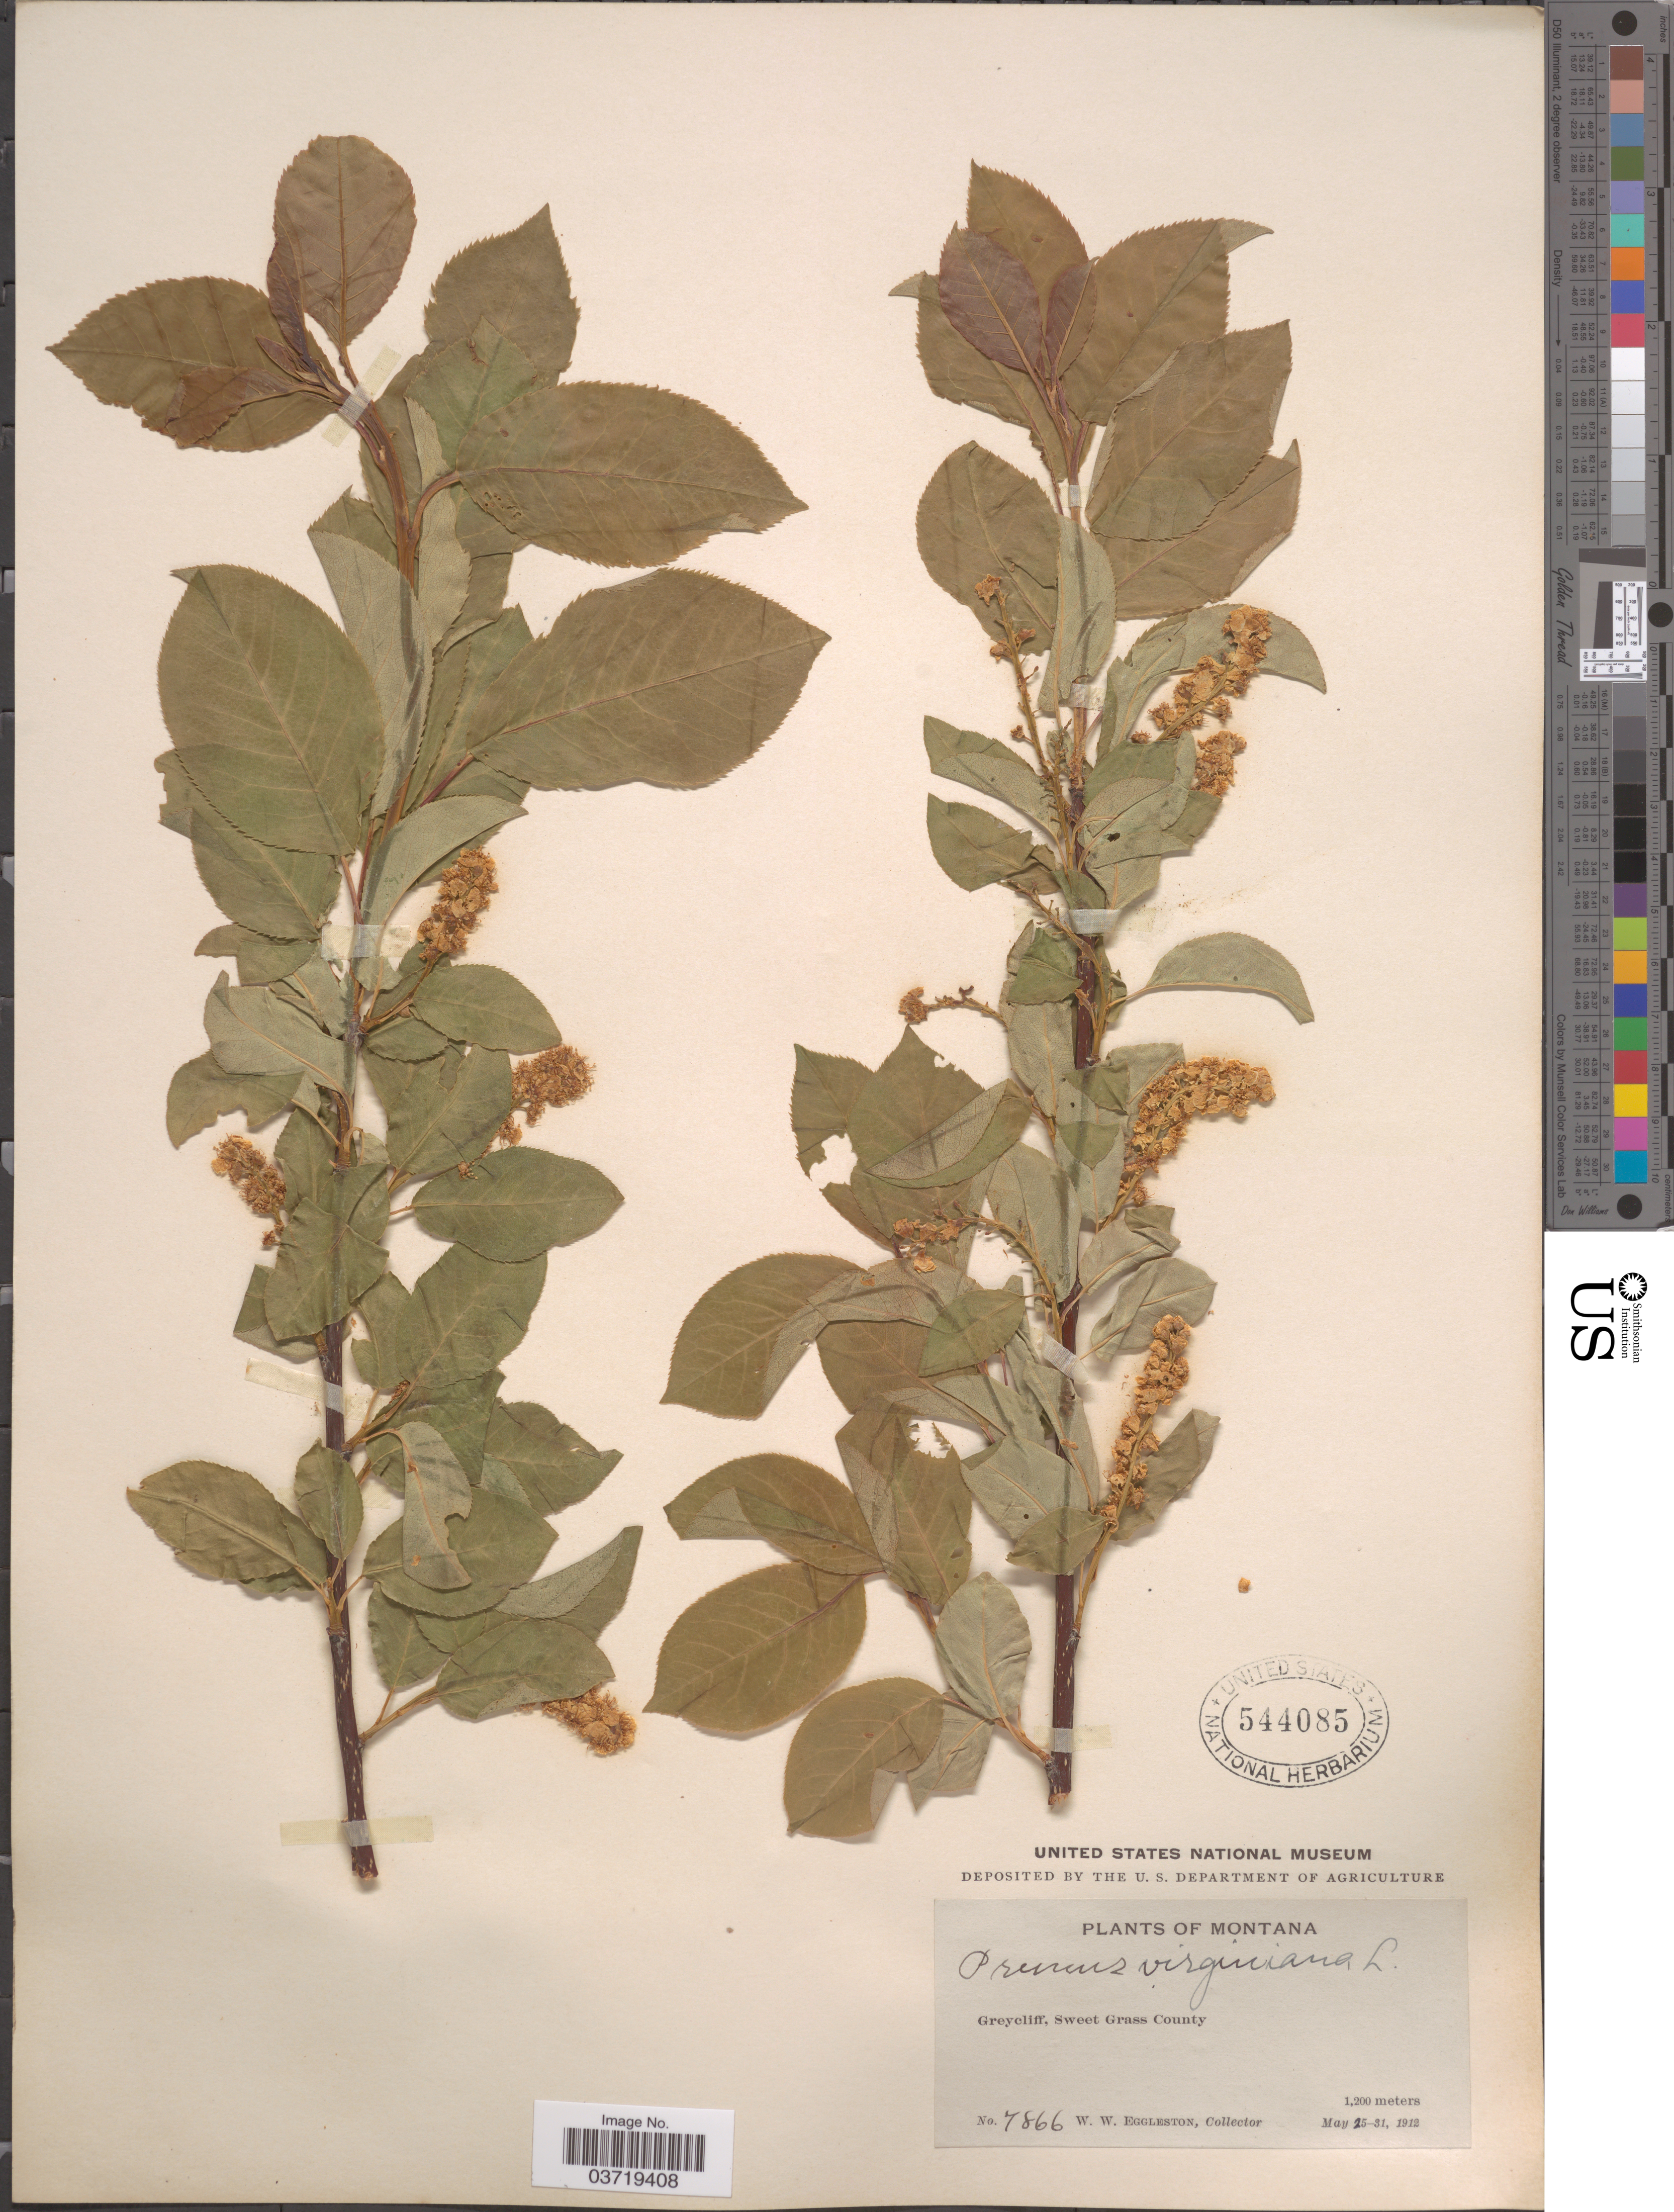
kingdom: Plantae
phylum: Tracheophyta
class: Magnoliopsida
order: Rosales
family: Rosaceae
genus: Prunus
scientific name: Prunus virginiana var. demissa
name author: (Nutt.) Torr.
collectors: W. W. Eggleston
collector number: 7866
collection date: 1912-05-25/1912-05-31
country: United States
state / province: Montana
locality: Greycliff, Sweet Grass County.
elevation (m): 1200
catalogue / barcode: US 544085